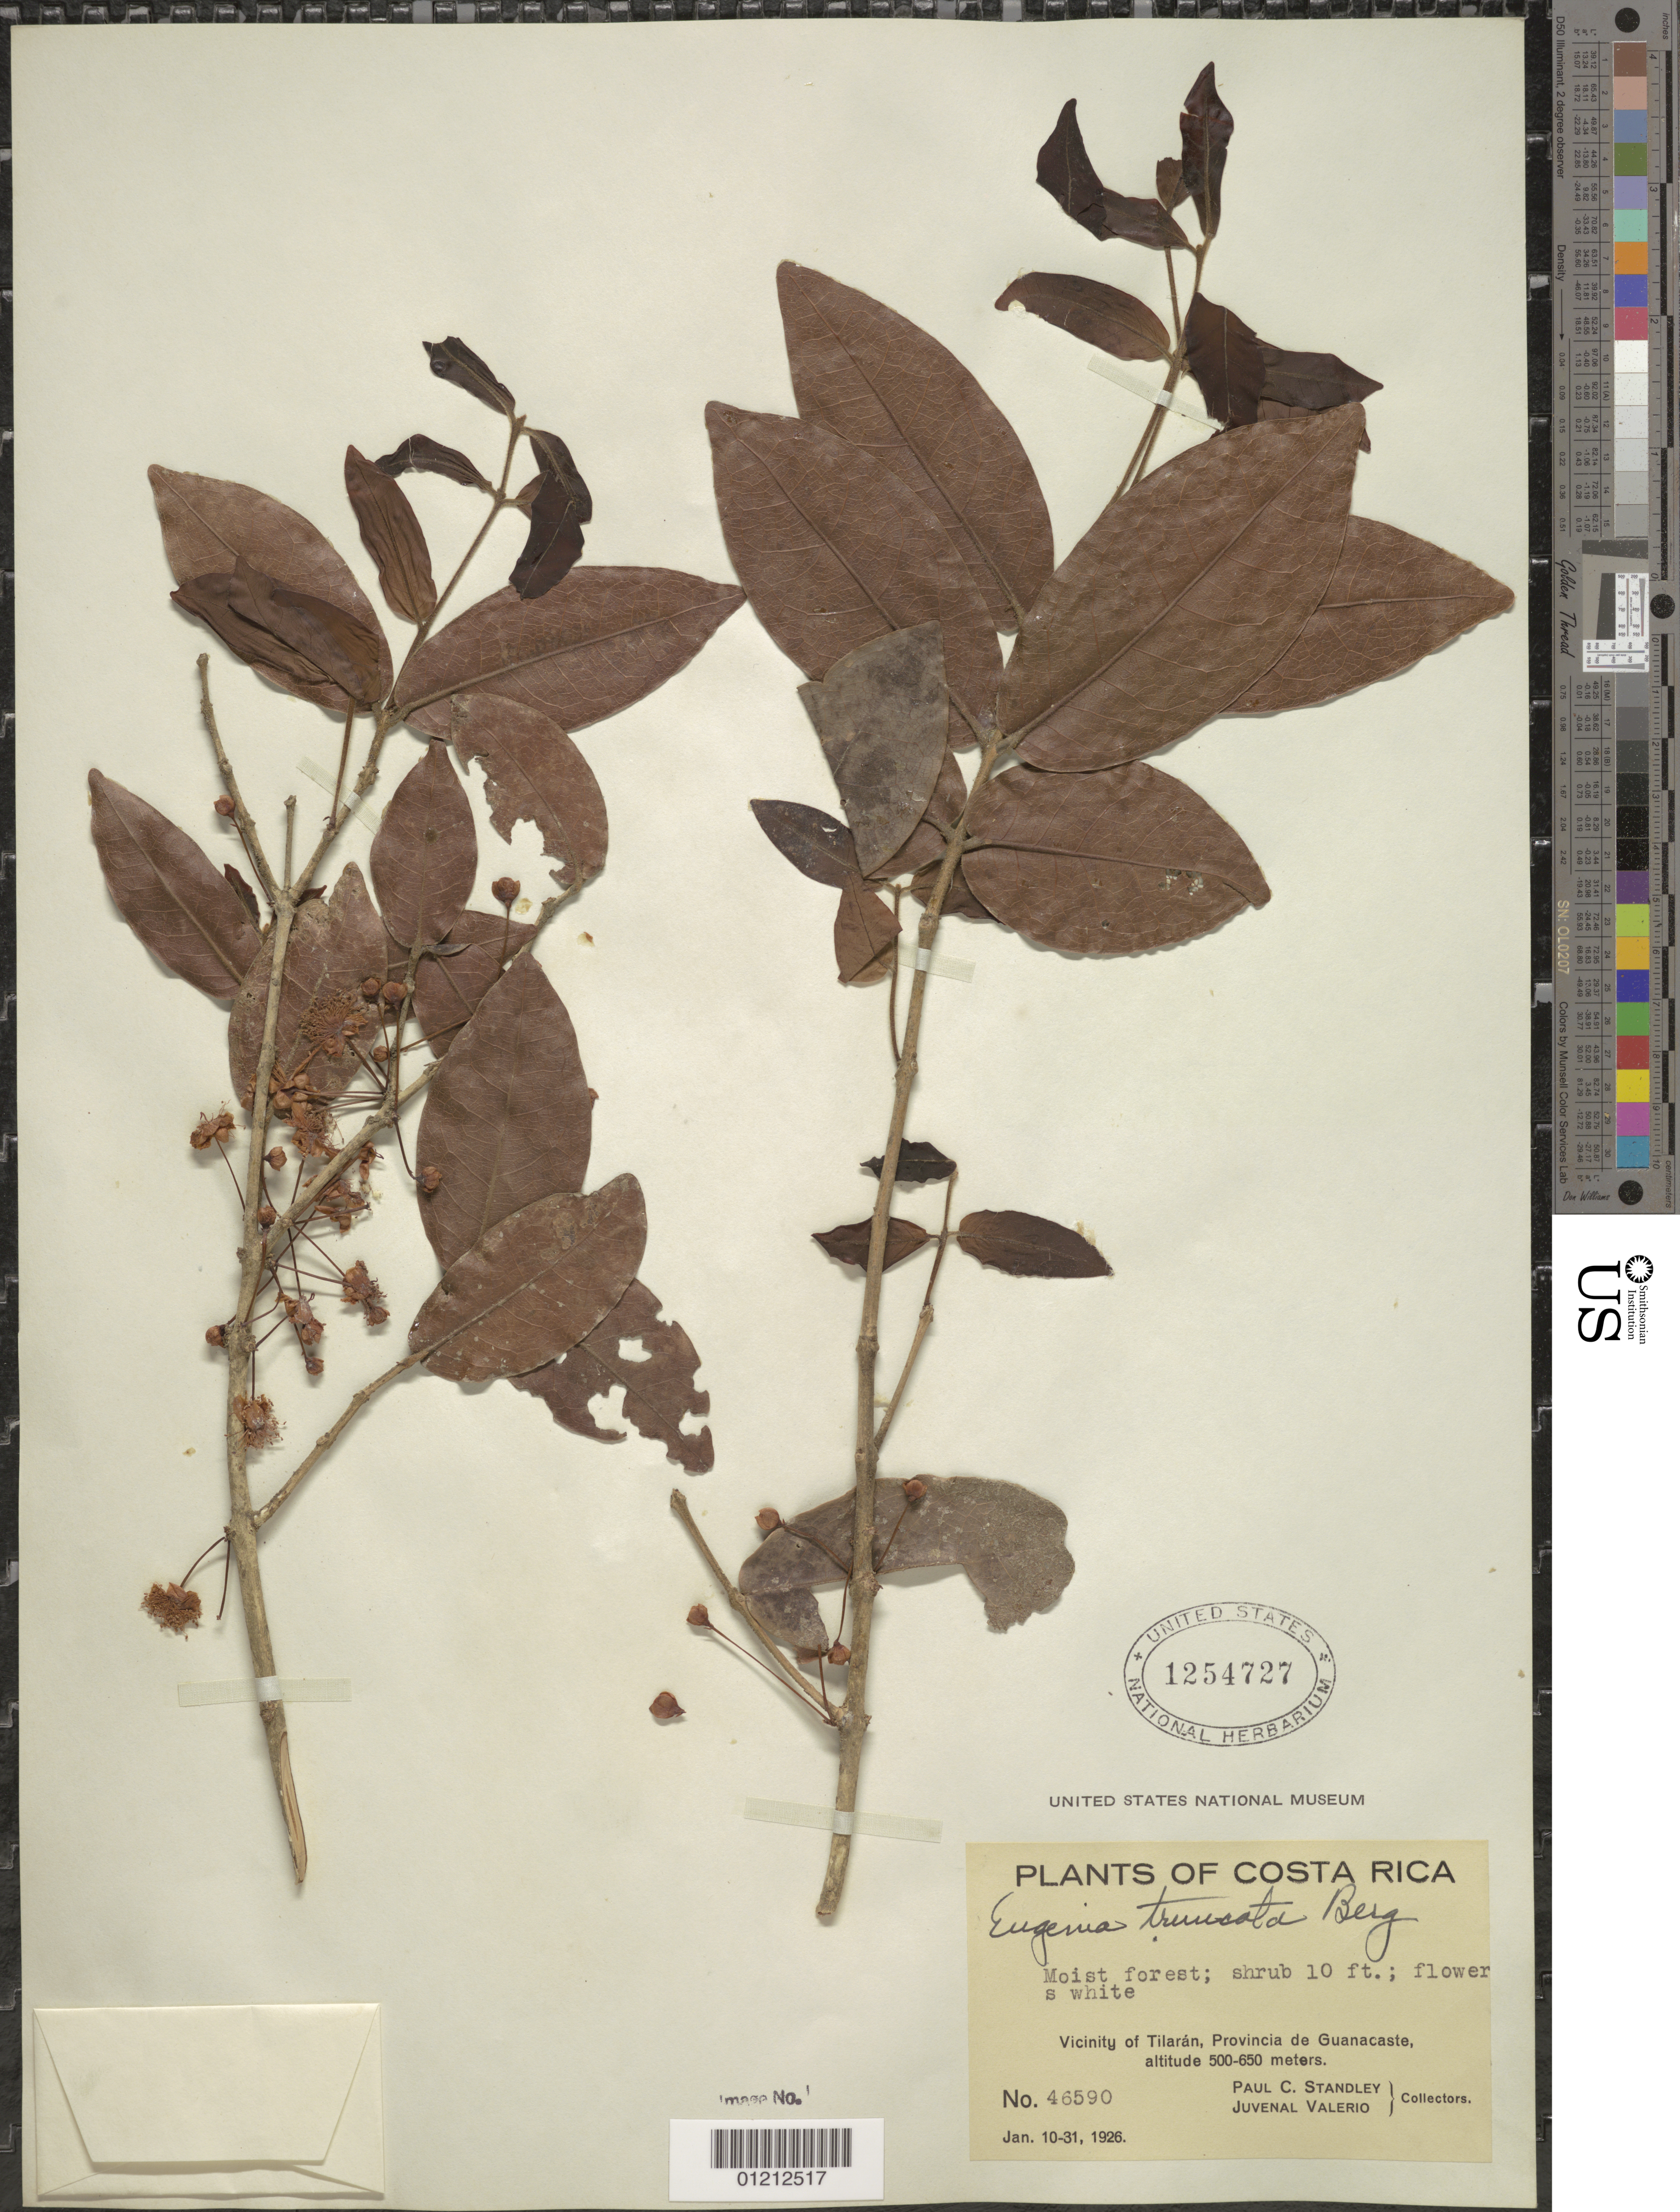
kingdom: Plantae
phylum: Tracheophyta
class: Magnoliopsida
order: Myrtales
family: Myrtaceae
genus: Eugenia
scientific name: Eugenia truncata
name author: O. Berg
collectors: P. C. Standley & J. Valerio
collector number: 46590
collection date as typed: Jan. 10-31, 1926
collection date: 1926-01-10/1926-01-31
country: Costa Rica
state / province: Guanacaste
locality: Vicinity of Tilarán, Provincia de Guanacaste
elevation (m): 500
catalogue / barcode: US 1254727